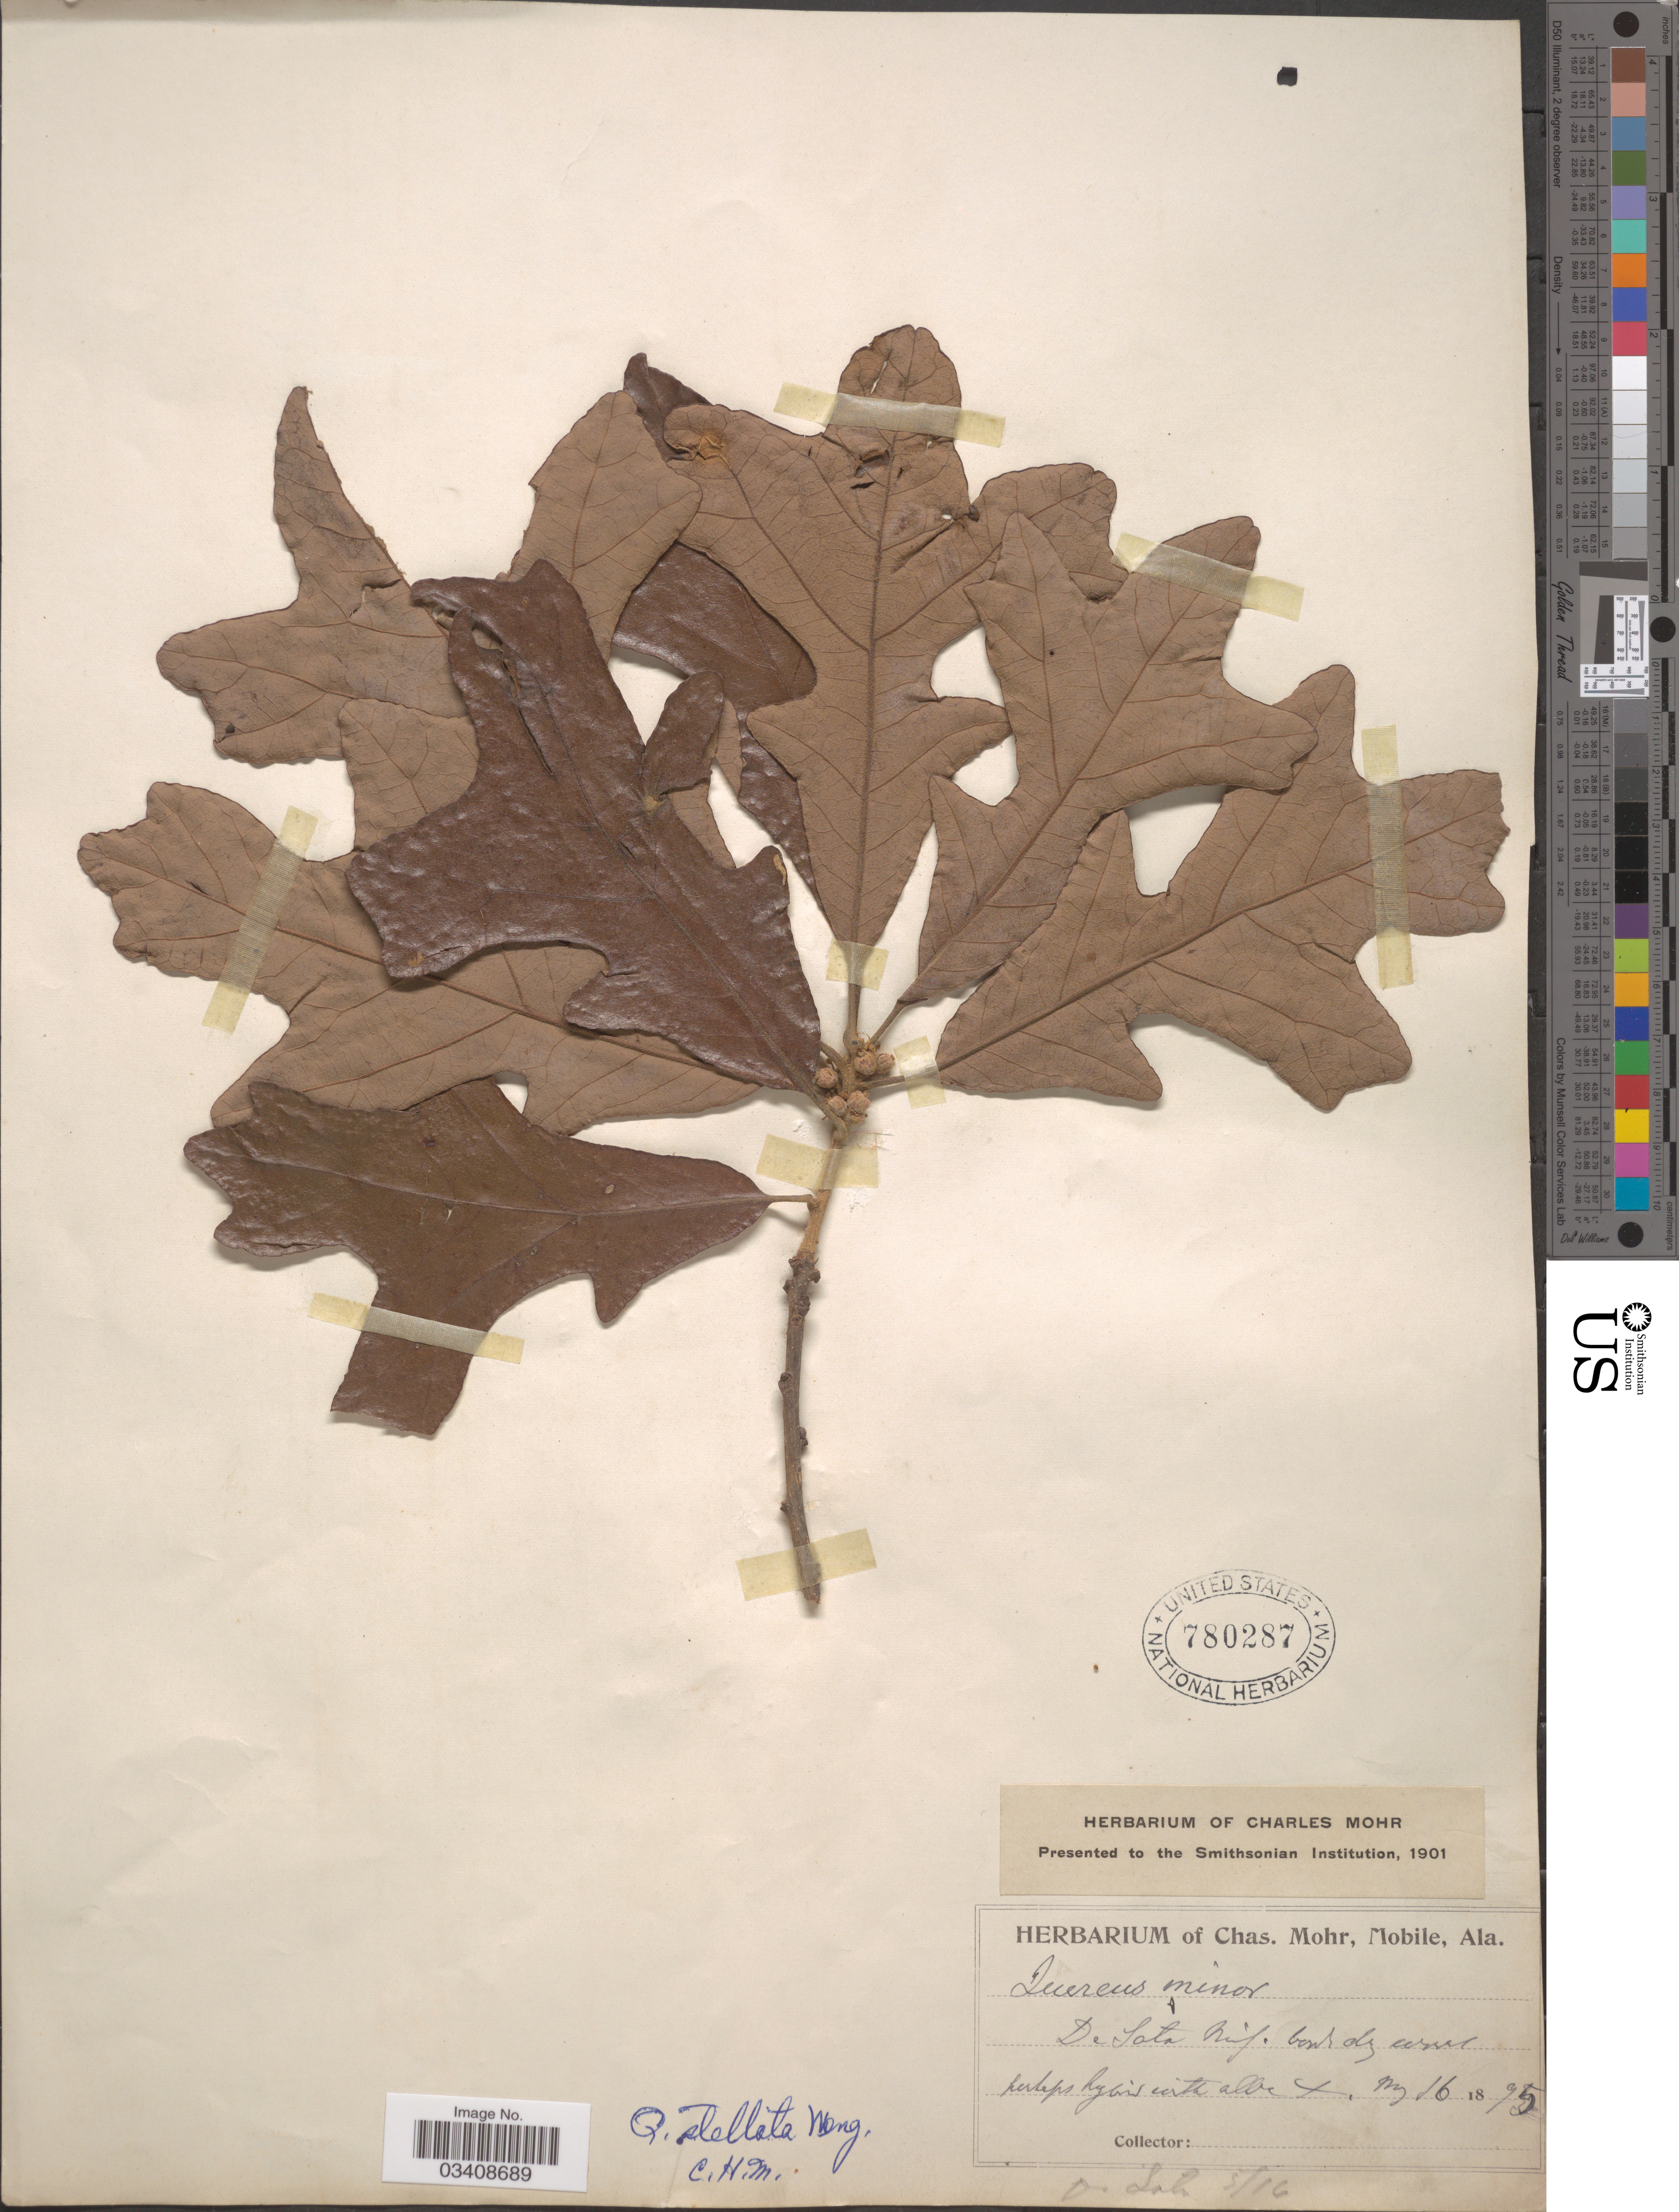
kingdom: Plantae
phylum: Tracheophyta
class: Magnoliopsida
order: Fagales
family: Fagaceae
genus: Quercus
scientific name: Quercus stellata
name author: Wangenh.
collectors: ex herb. Charles Mohr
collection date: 1895-05-16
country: United States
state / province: Mississippi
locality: De Soto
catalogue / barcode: US 780287